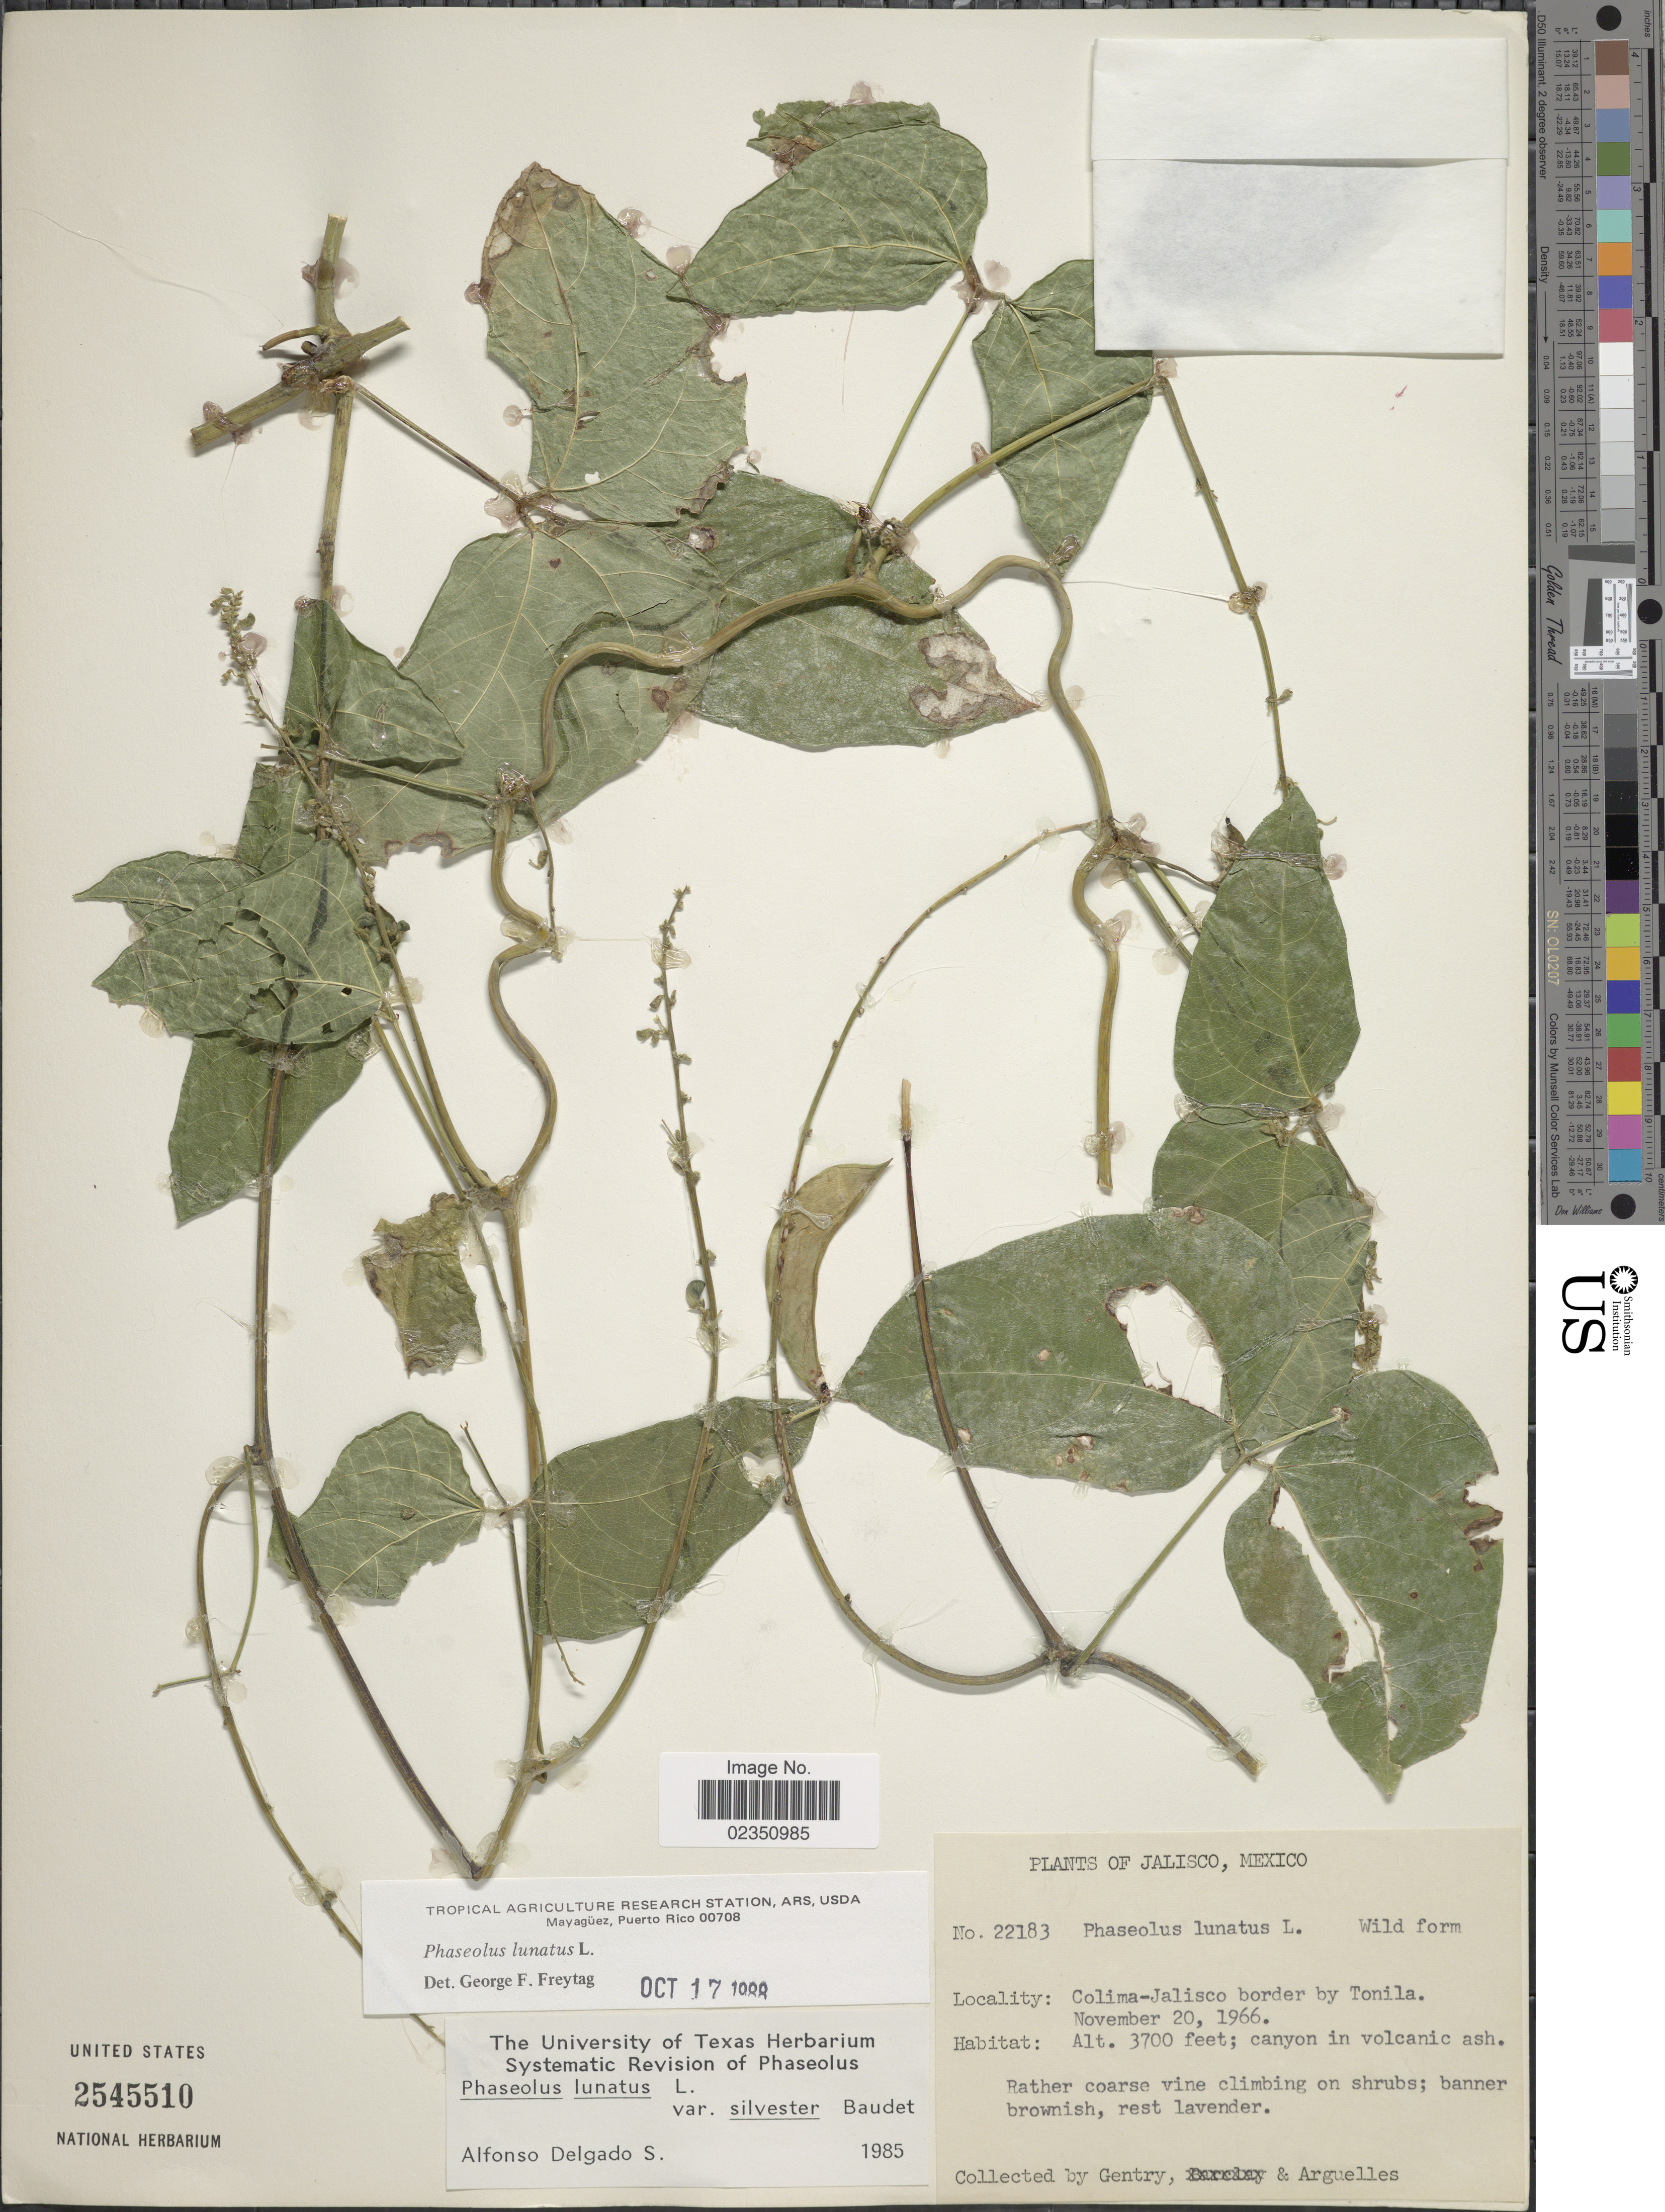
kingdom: Plantae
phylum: Tracheophyta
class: Magnoliopsida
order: Fabales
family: Fabaceae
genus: Phaseolus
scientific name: Phaseolus lunatus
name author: L.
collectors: Gentry, -- & Arguelles, --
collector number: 22183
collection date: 1966-11-20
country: Mexico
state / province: Jalisco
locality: Colima-Jalisco border by Tonila; canyon in volcanic ash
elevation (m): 1128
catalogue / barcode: US 2545510